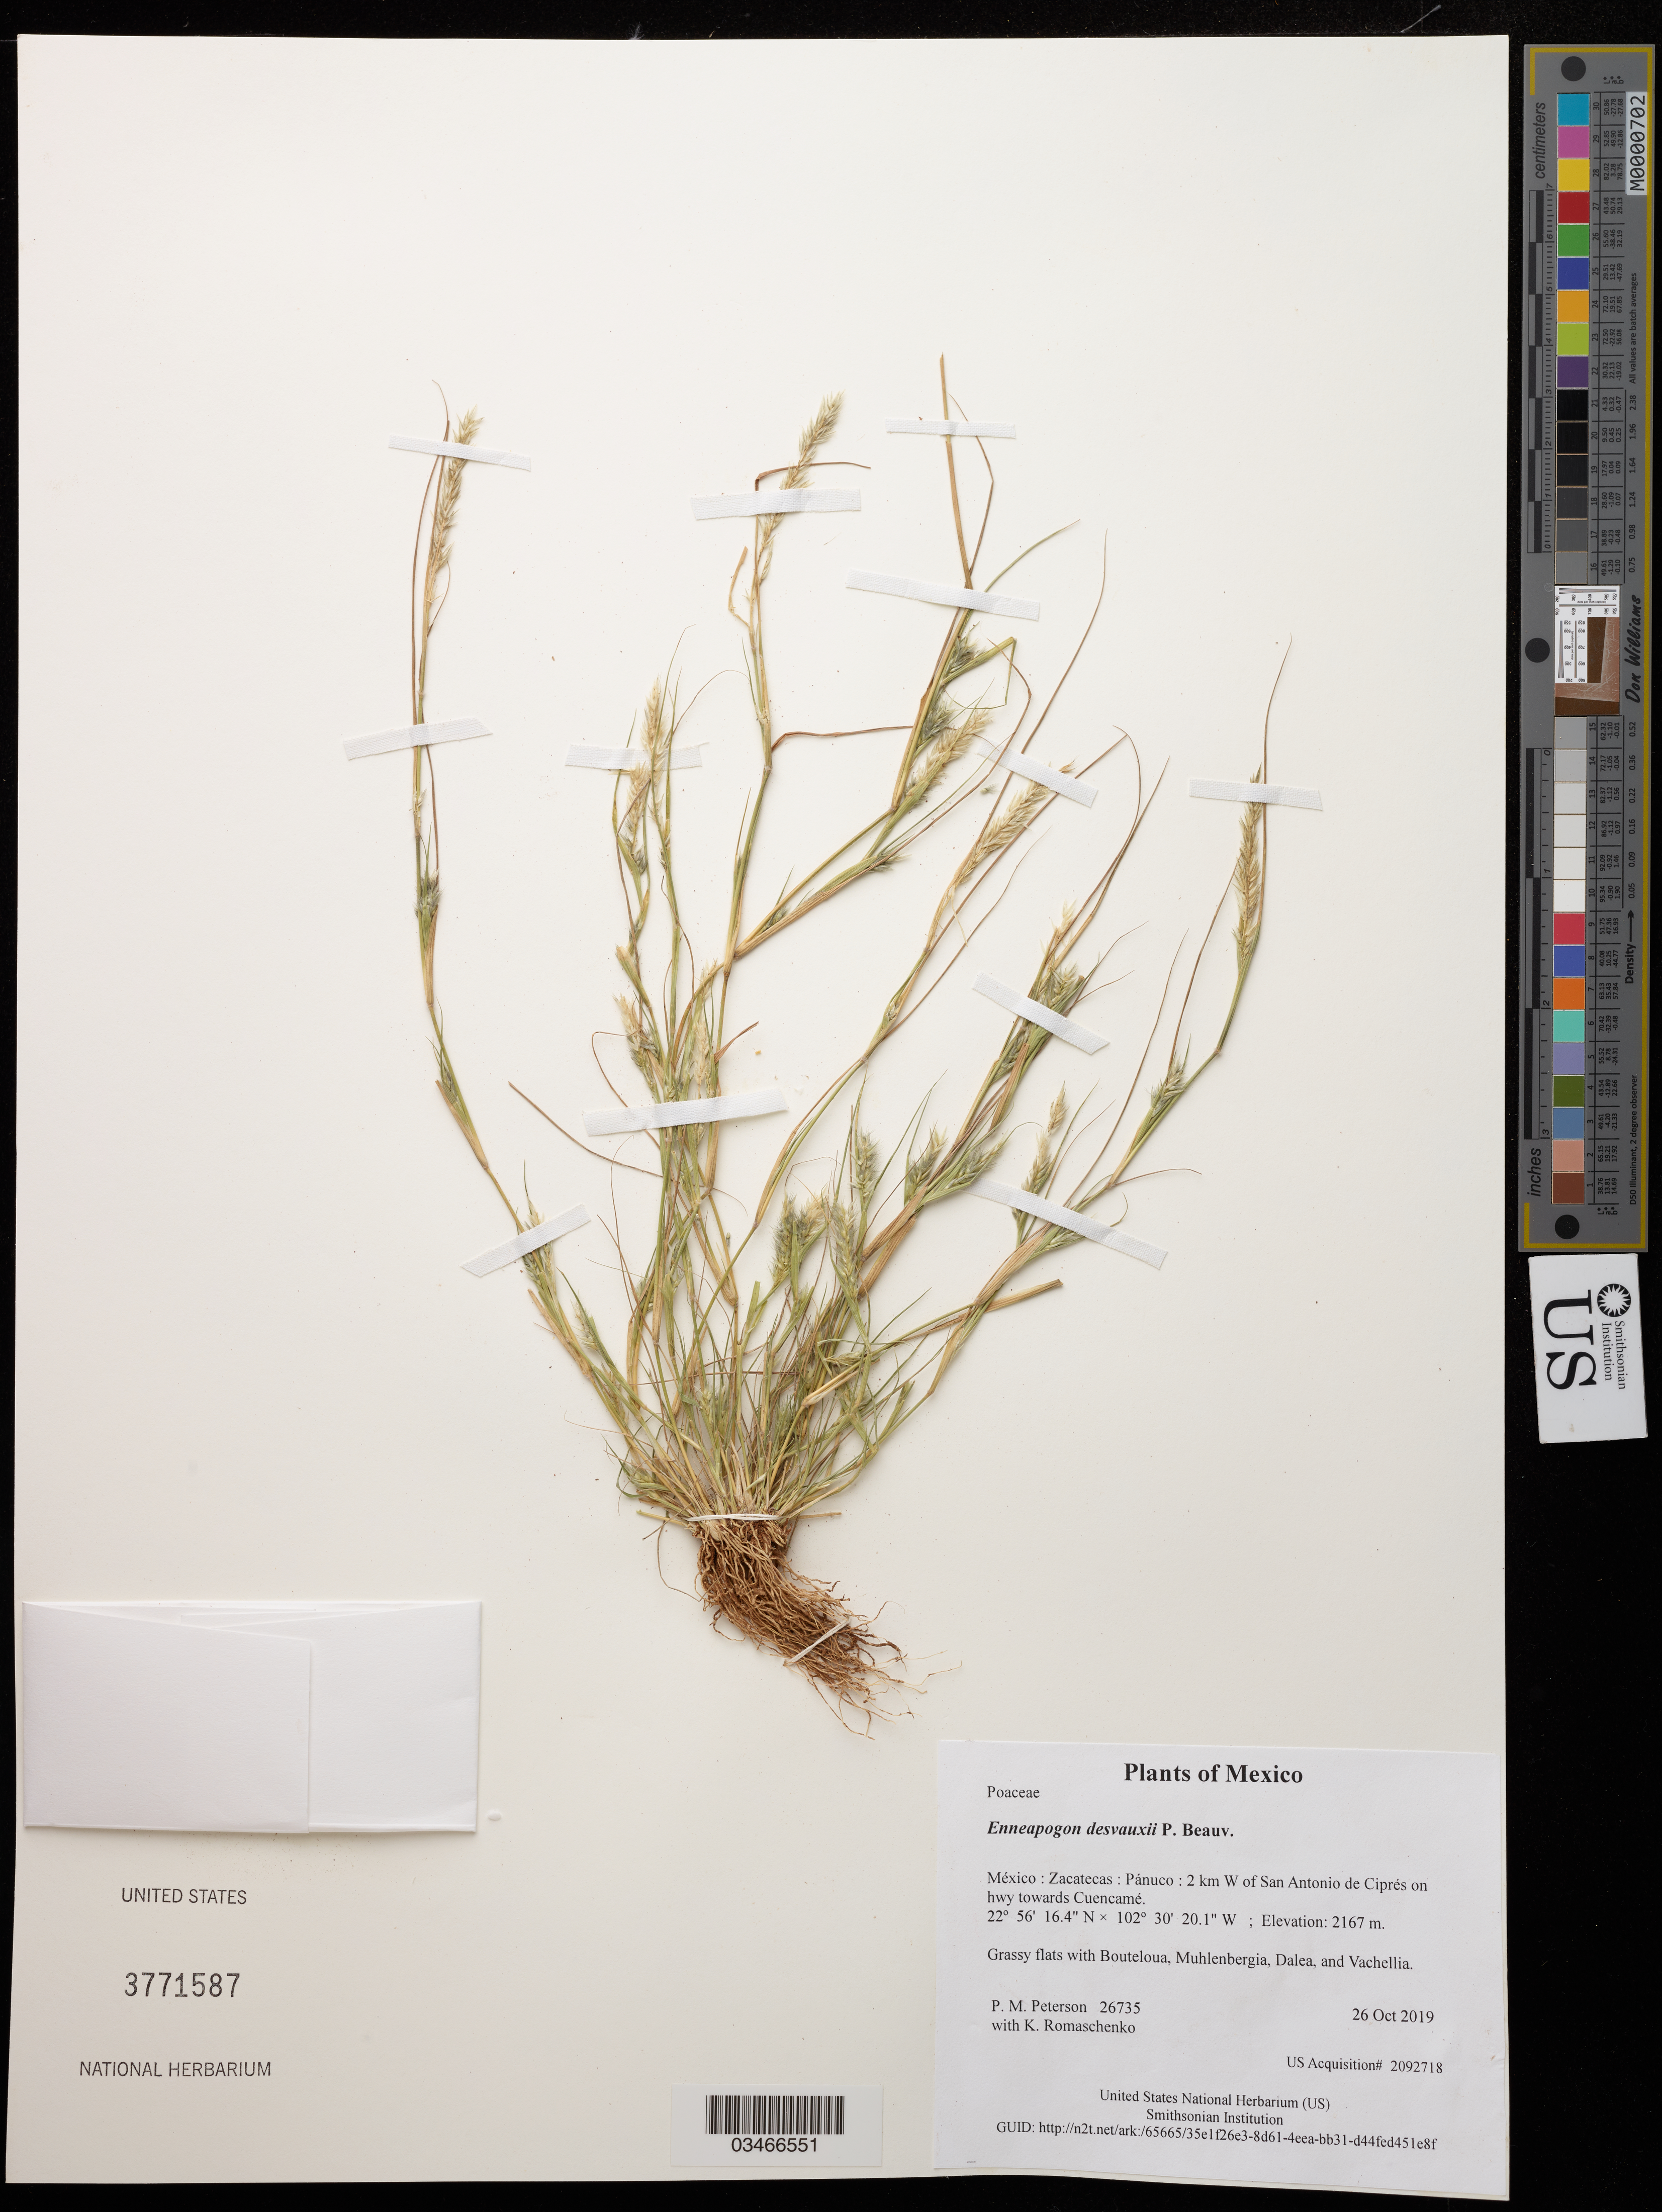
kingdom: Plantae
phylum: Tracheophyta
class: Liliopsida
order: Poales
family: Poaceae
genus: Enneapogon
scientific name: Enneapogon desvauxii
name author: P. Beauv.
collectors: P. M. Peterson & K. Romaschenko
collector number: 26735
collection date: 2019-10-26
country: México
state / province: Zacatecas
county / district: Pánuco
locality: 2 km W of San Antonio de Ciprés on hwy towards Cuencamé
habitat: Grassy flats with Bouteloua, Muhlenbergia, Dalea, and Vachellia.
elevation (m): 2167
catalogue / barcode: US 3771587